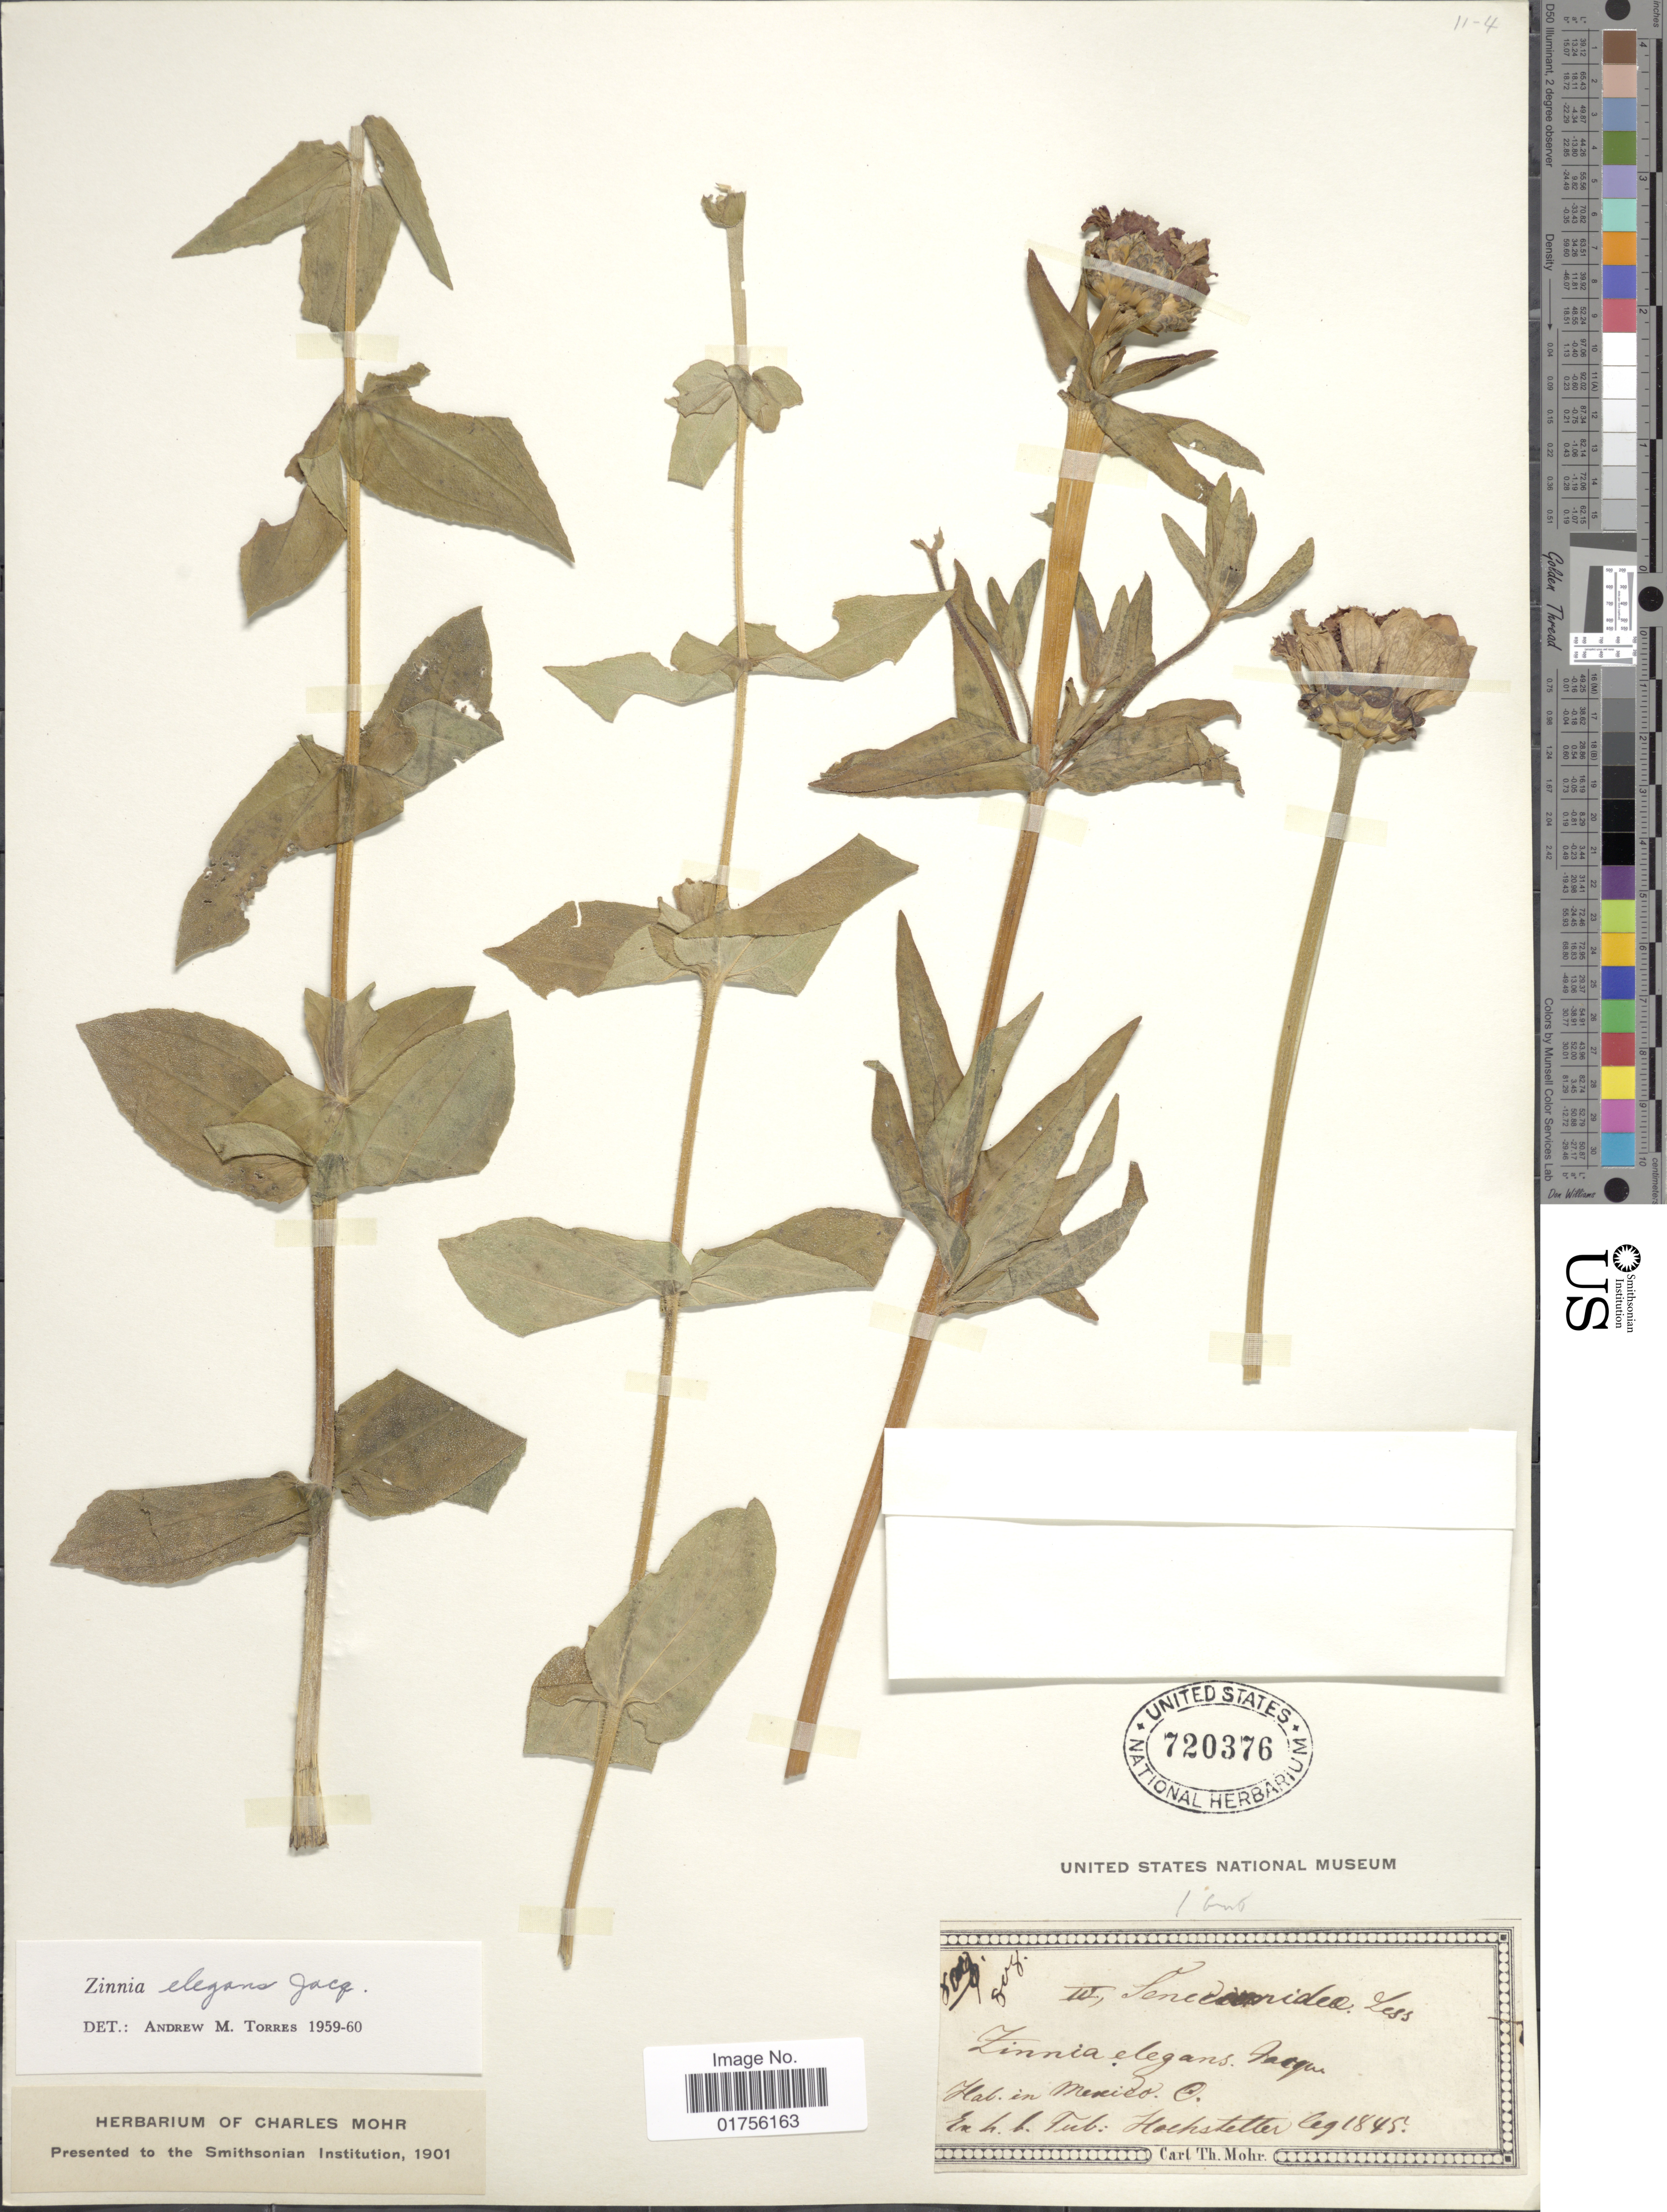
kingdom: Plantae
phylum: Tracheophyta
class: Magnoliopsida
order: Asterales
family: Asteraceae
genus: Zinnia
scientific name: Zinnia elegans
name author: Jacq.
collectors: -. Hochstetter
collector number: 809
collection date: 1845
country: Mexico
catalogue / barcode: US 720376